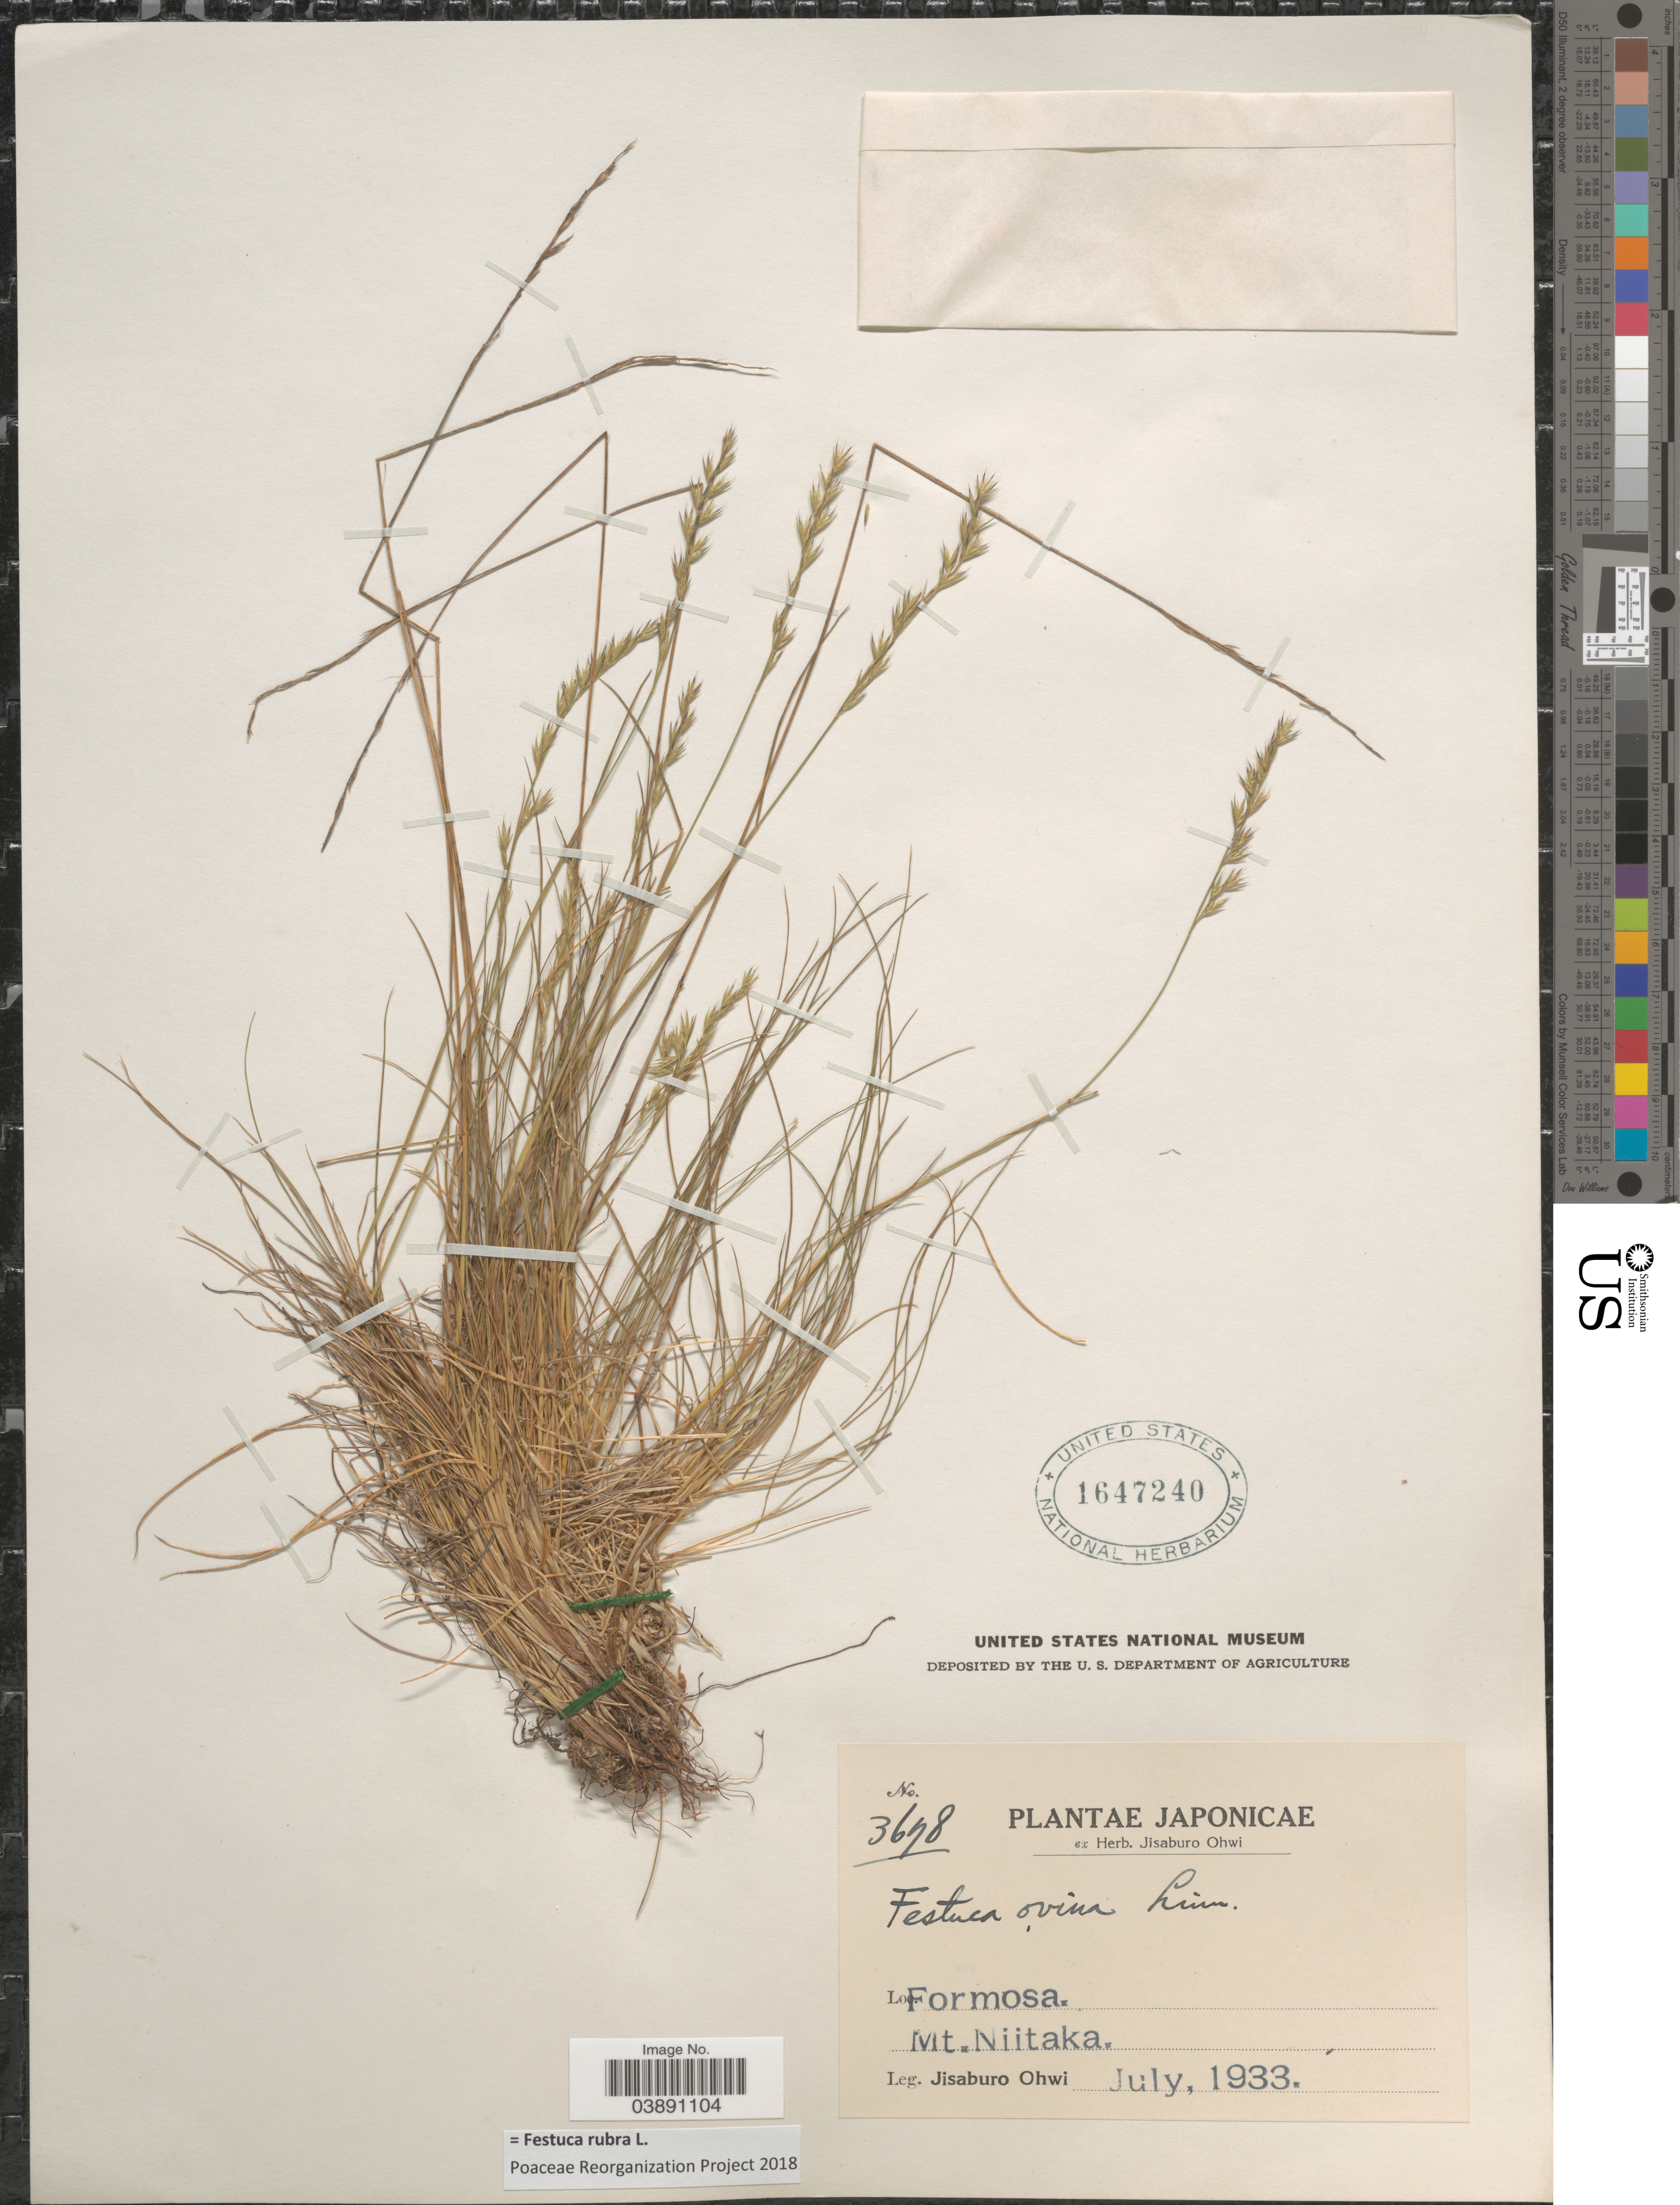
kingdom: Plantae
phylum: Tracheophyta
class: Liliopsida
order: Poales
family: Poaceae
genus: Festuca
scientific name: Festuca rubra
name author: L.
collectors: J. Ohwi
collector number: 3698*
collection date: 1933-07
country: Japan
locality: Formosa. Mt. Niitaka.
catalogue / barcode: US 1647240